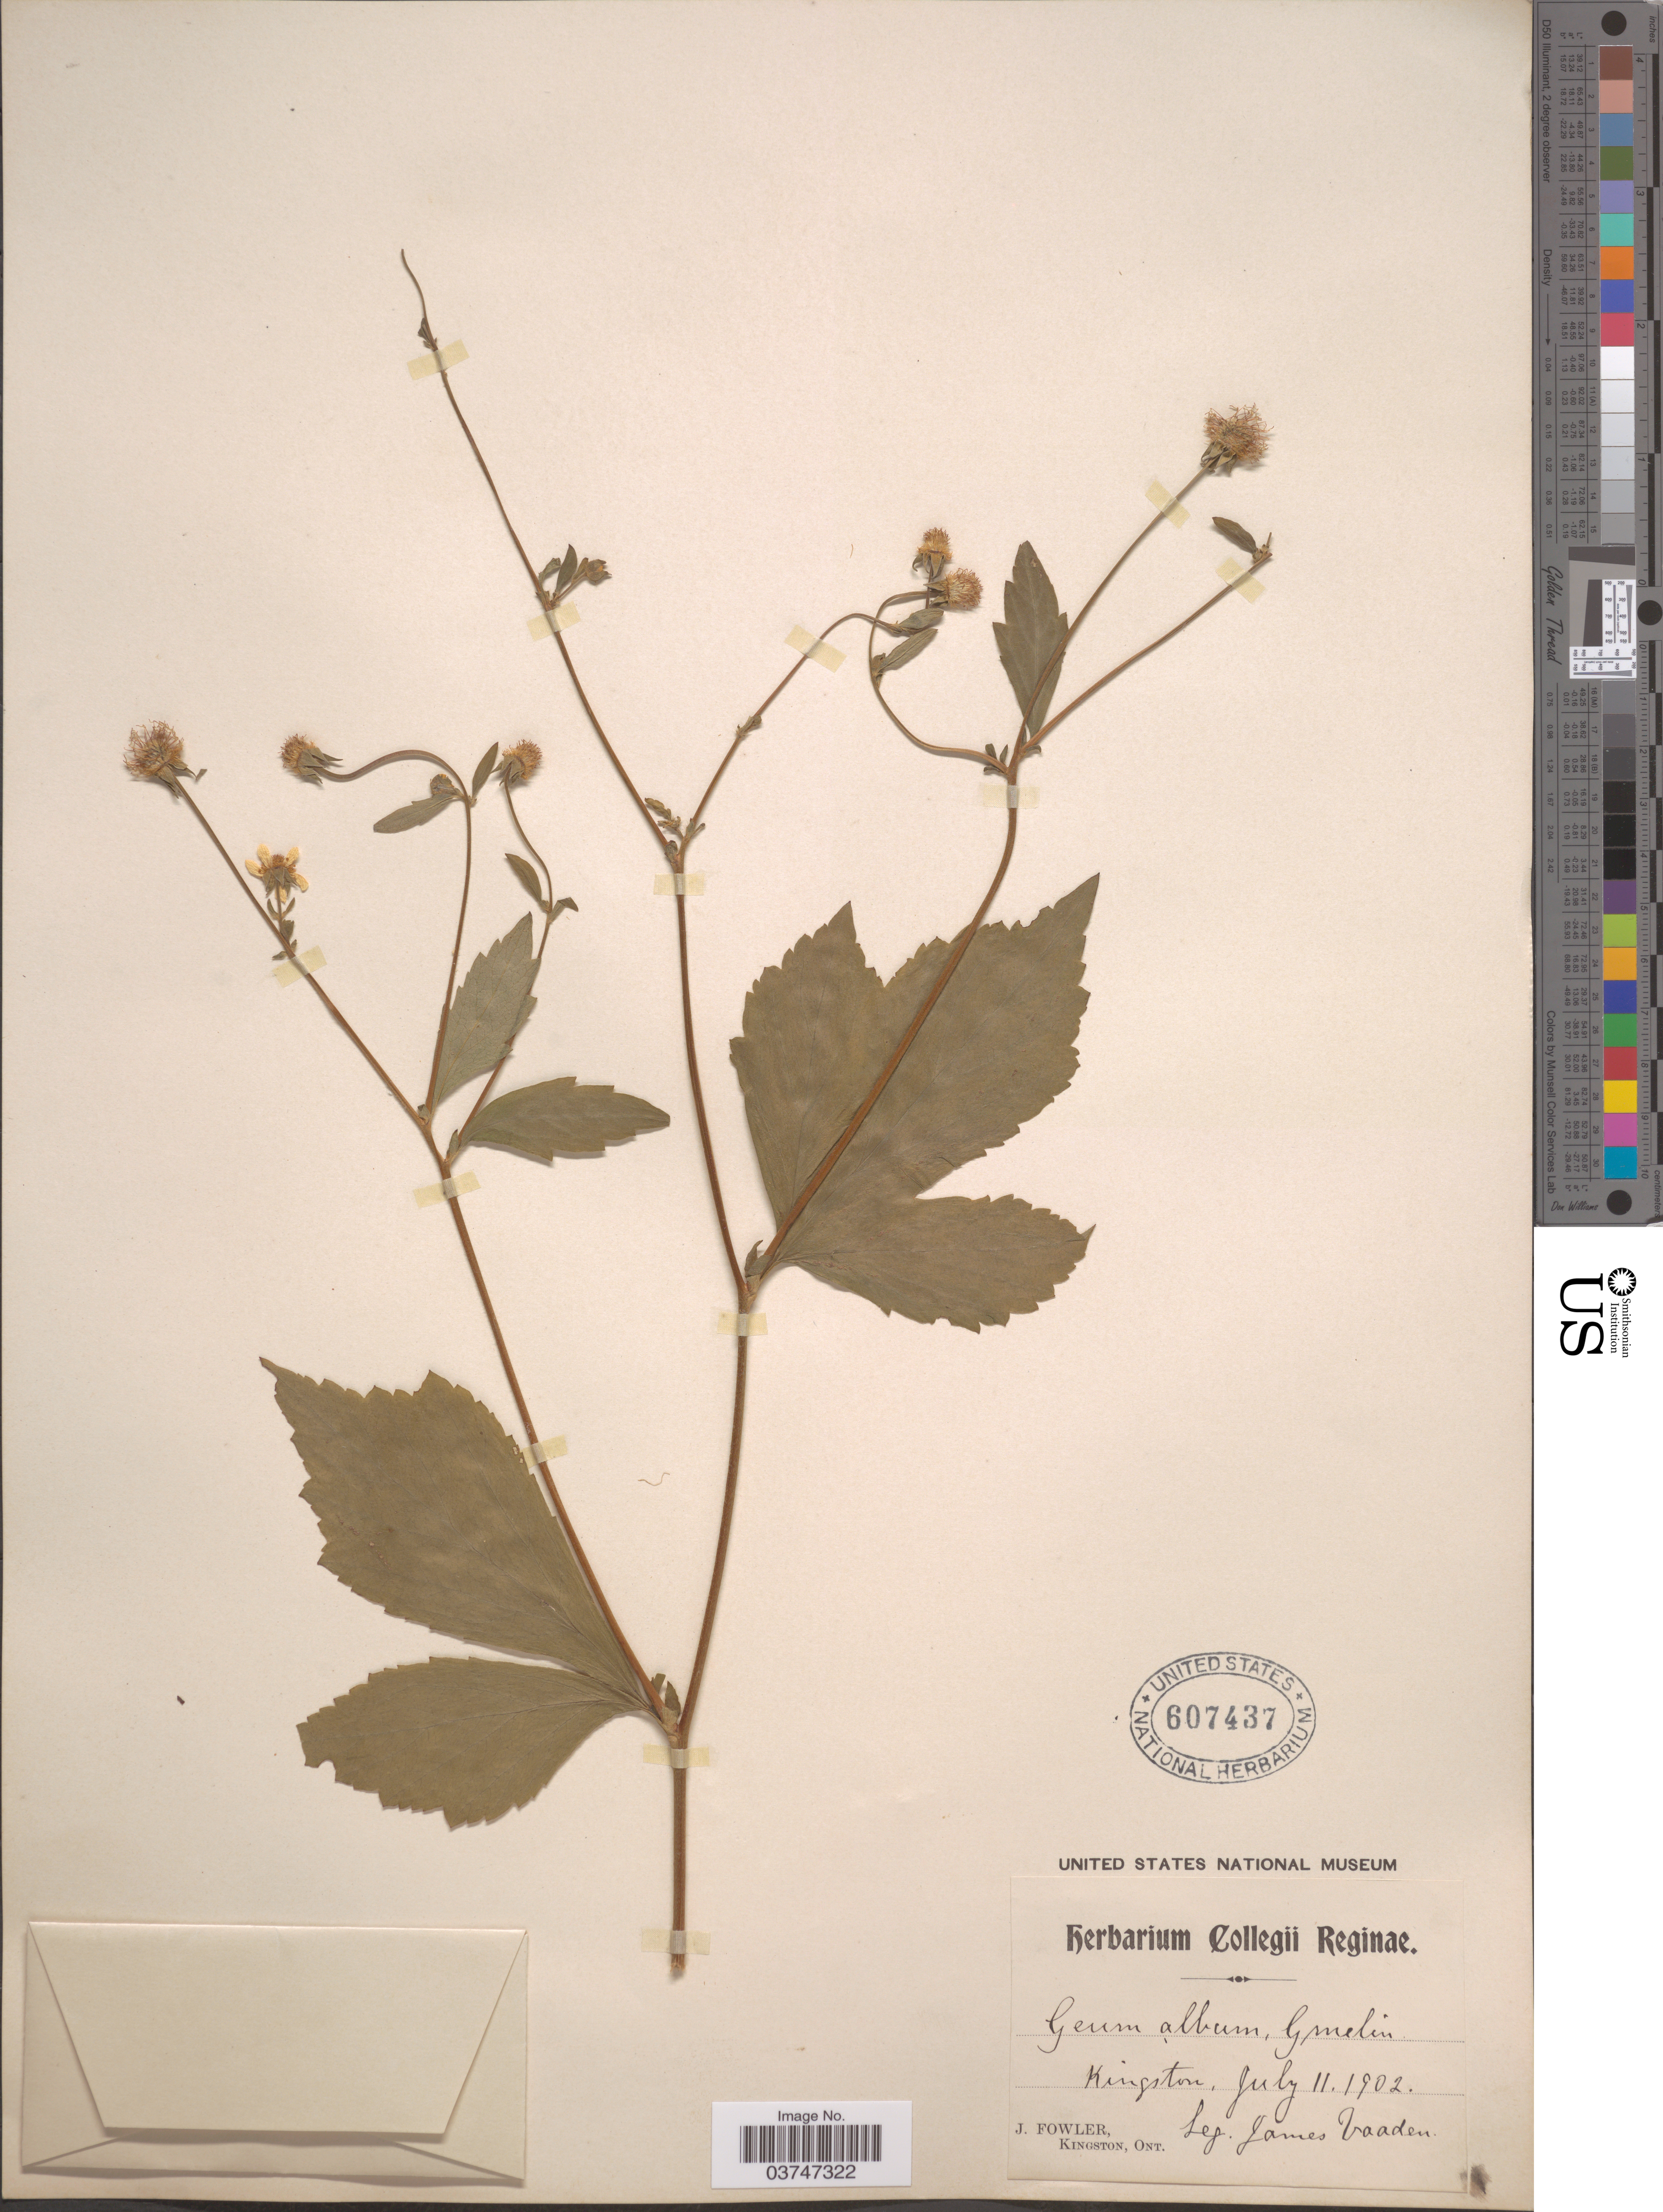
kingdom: Plantae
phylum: Tracheophyta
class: Magnoliopsida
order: Rosales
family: Rosaceae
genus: Geum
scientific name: Geum canadense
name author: Jacq.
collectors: J. Vaaden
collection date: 1902-07-11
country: Canada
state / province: Ontario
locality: Kingston.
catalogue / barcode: US 607437